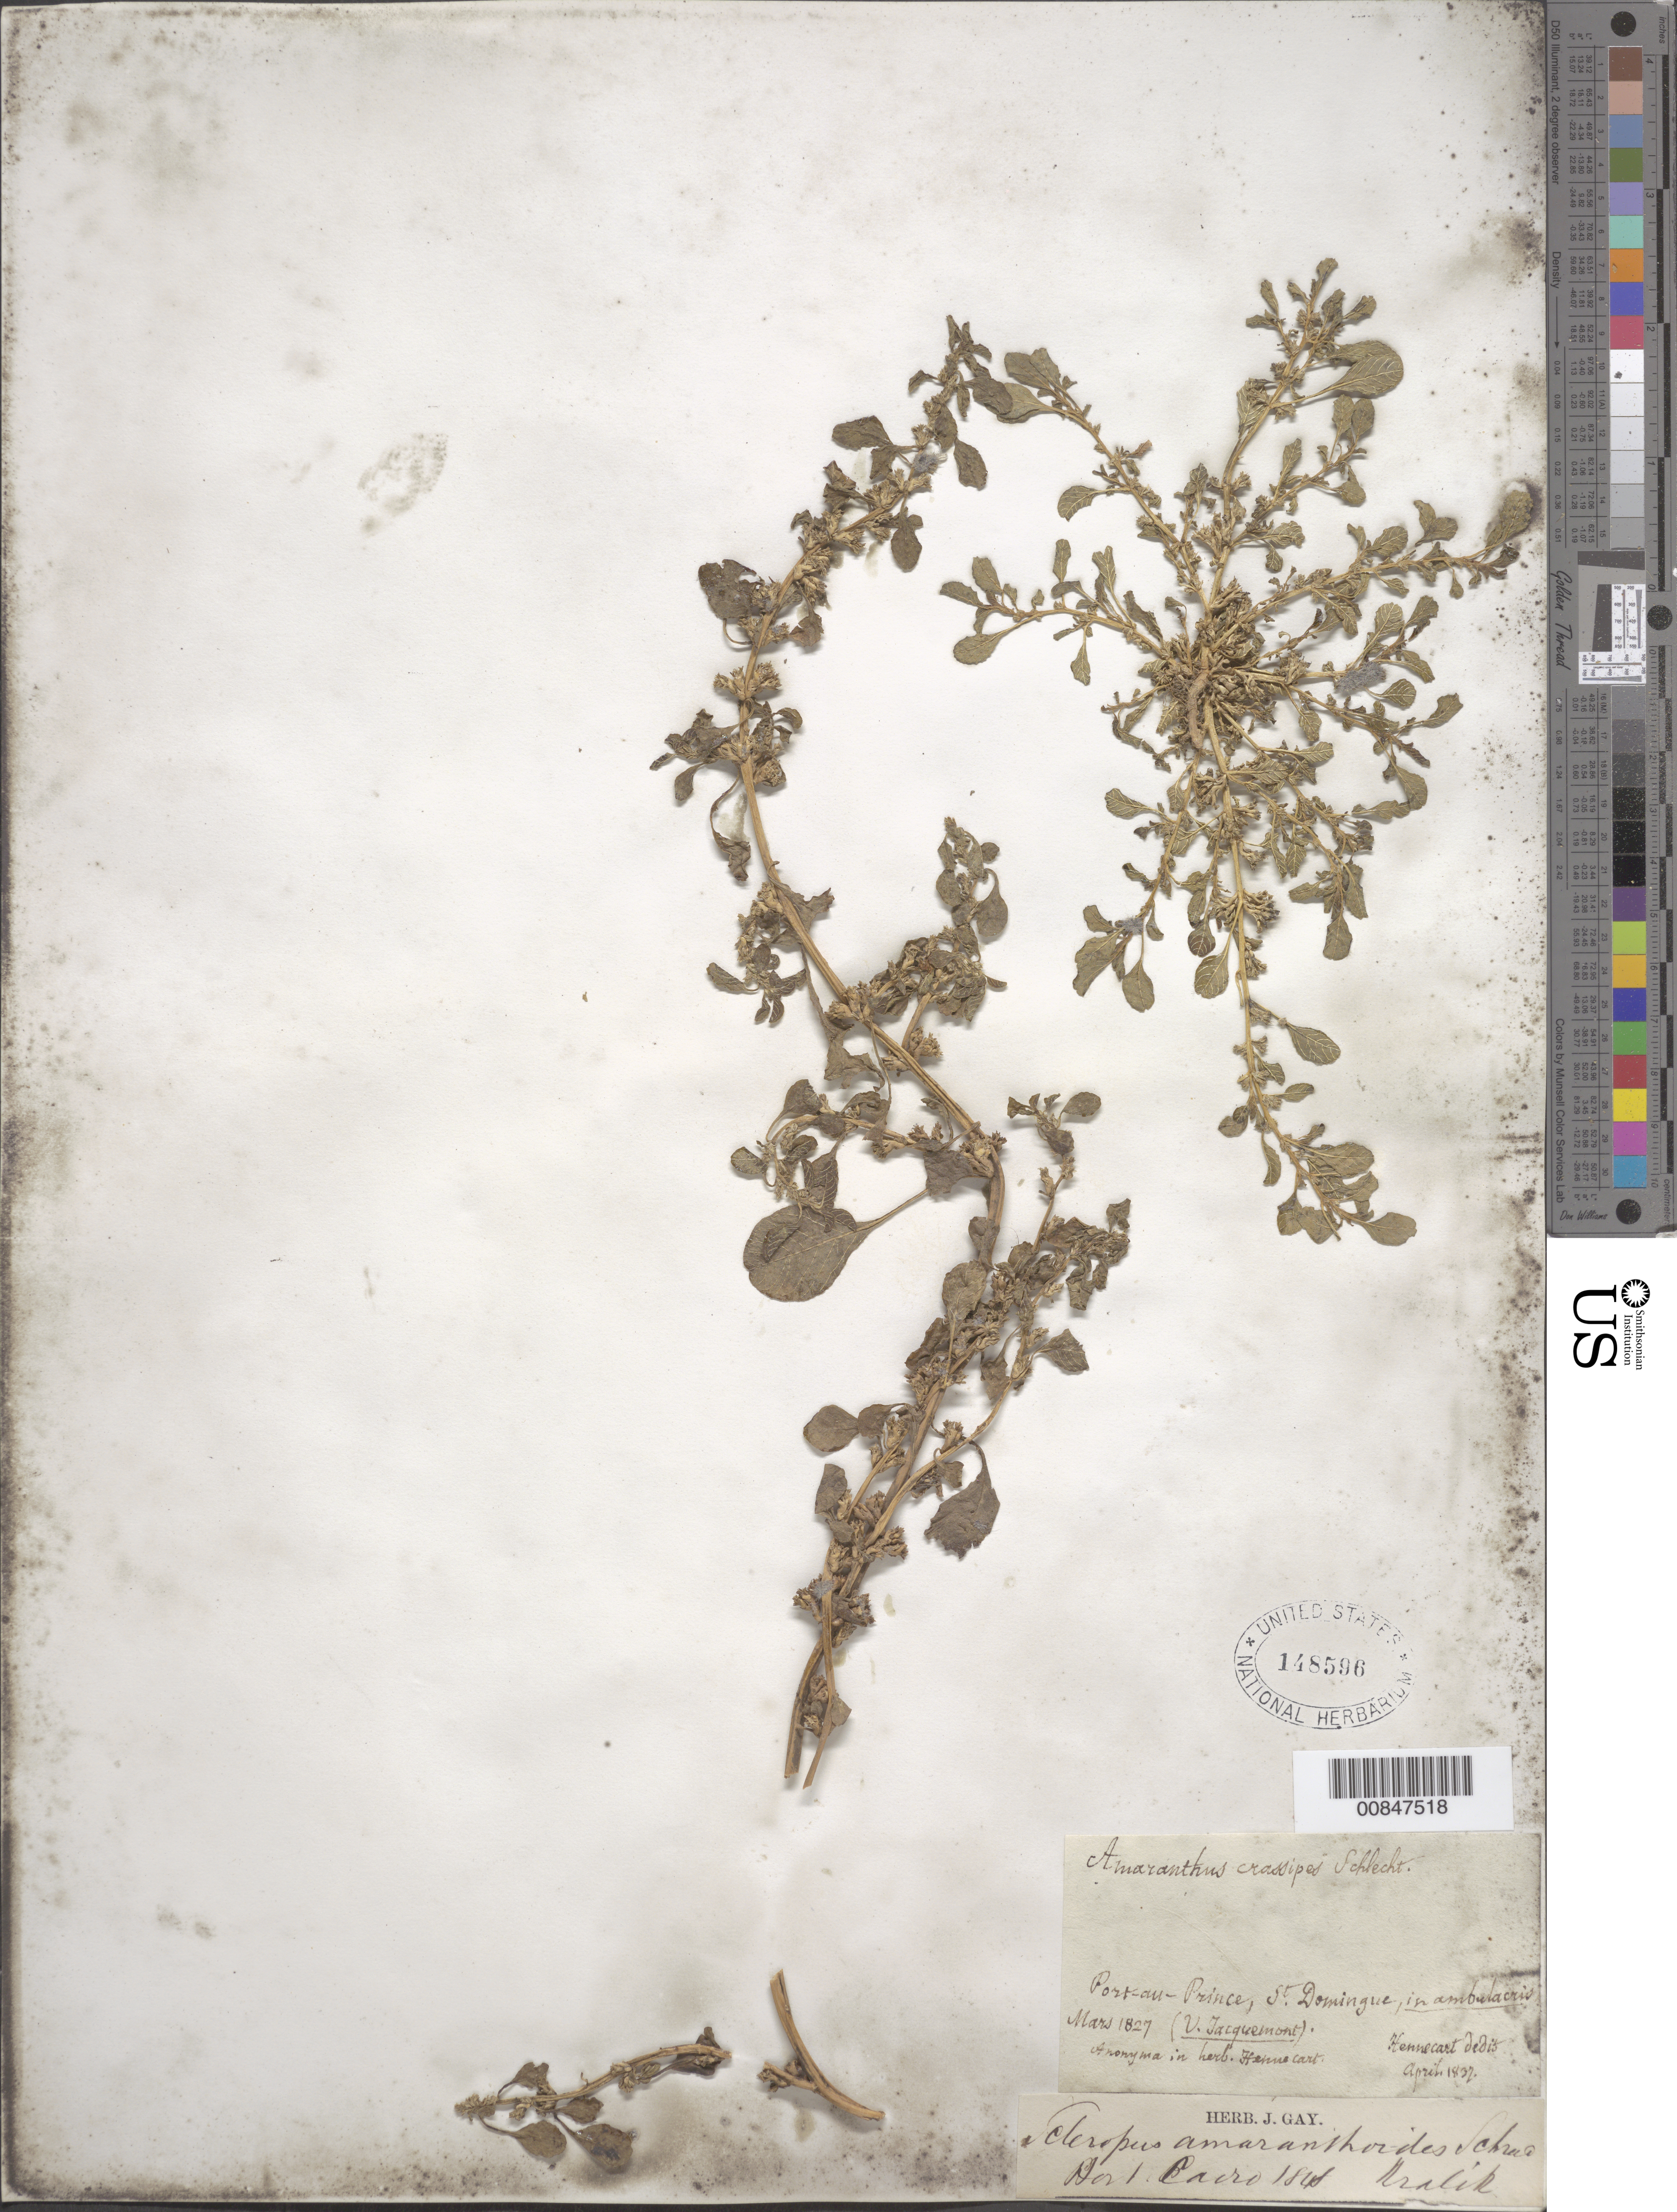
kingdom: Plantae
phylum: Tracheophyta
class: Magnoliopsida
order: Caryophyllales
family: Amaranthaceae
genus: Amaranthus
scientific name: Amaranthus crassipes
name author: Schltdl.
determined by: Jacquemont, V.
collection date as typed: Mar 1827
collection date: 1827-03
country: Haiti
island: Hispaniola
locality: Port-au-Prince. St. Domingo.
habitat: In ambulacris.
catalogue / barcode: US 148596